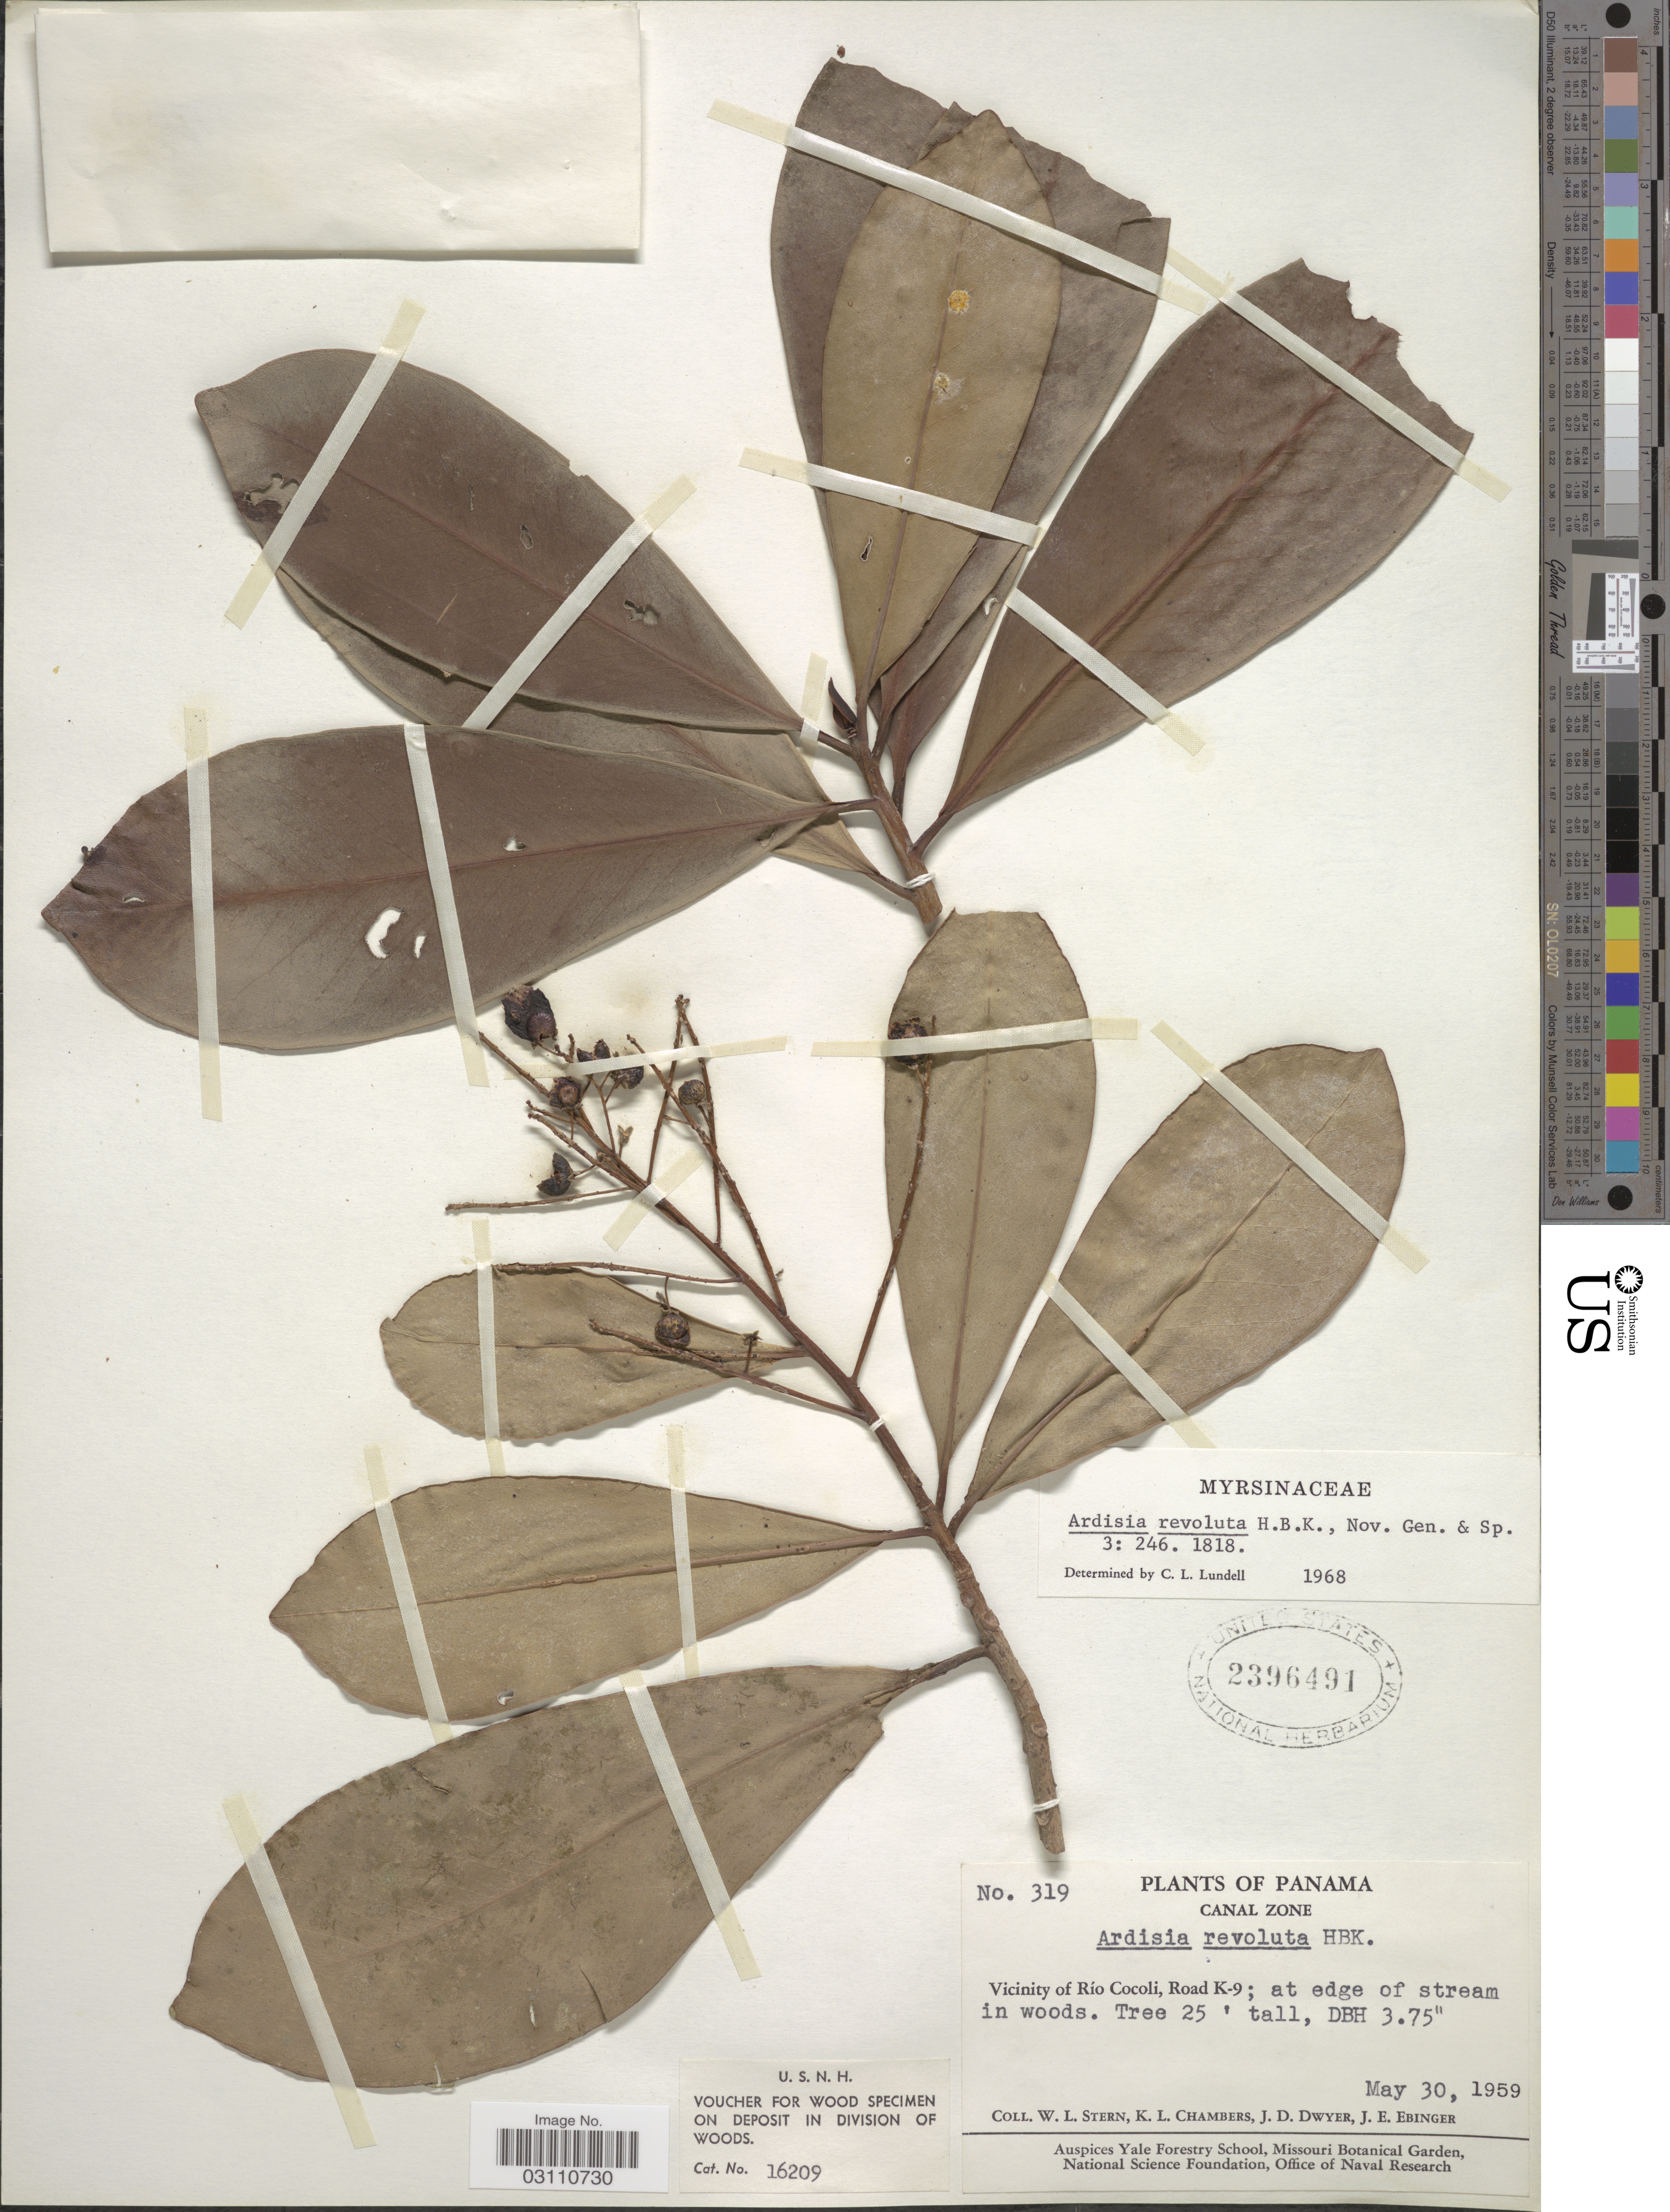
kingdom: Plantae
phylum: Tracheophyta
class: Magnoliopsida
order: Ericales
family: Primulaceae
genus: Ardisia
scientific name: Ardisia revoluta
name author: Kunth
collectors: W. L. Stern, K. Chambers, J. D. Dwyer & J. Ebinger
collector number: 319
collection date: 1959-05-30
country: Panama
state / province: Panamá Oeste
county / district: Canal Zone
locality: Vicinity of Río Cocoli, Road K-9.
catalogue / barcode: US 2396491